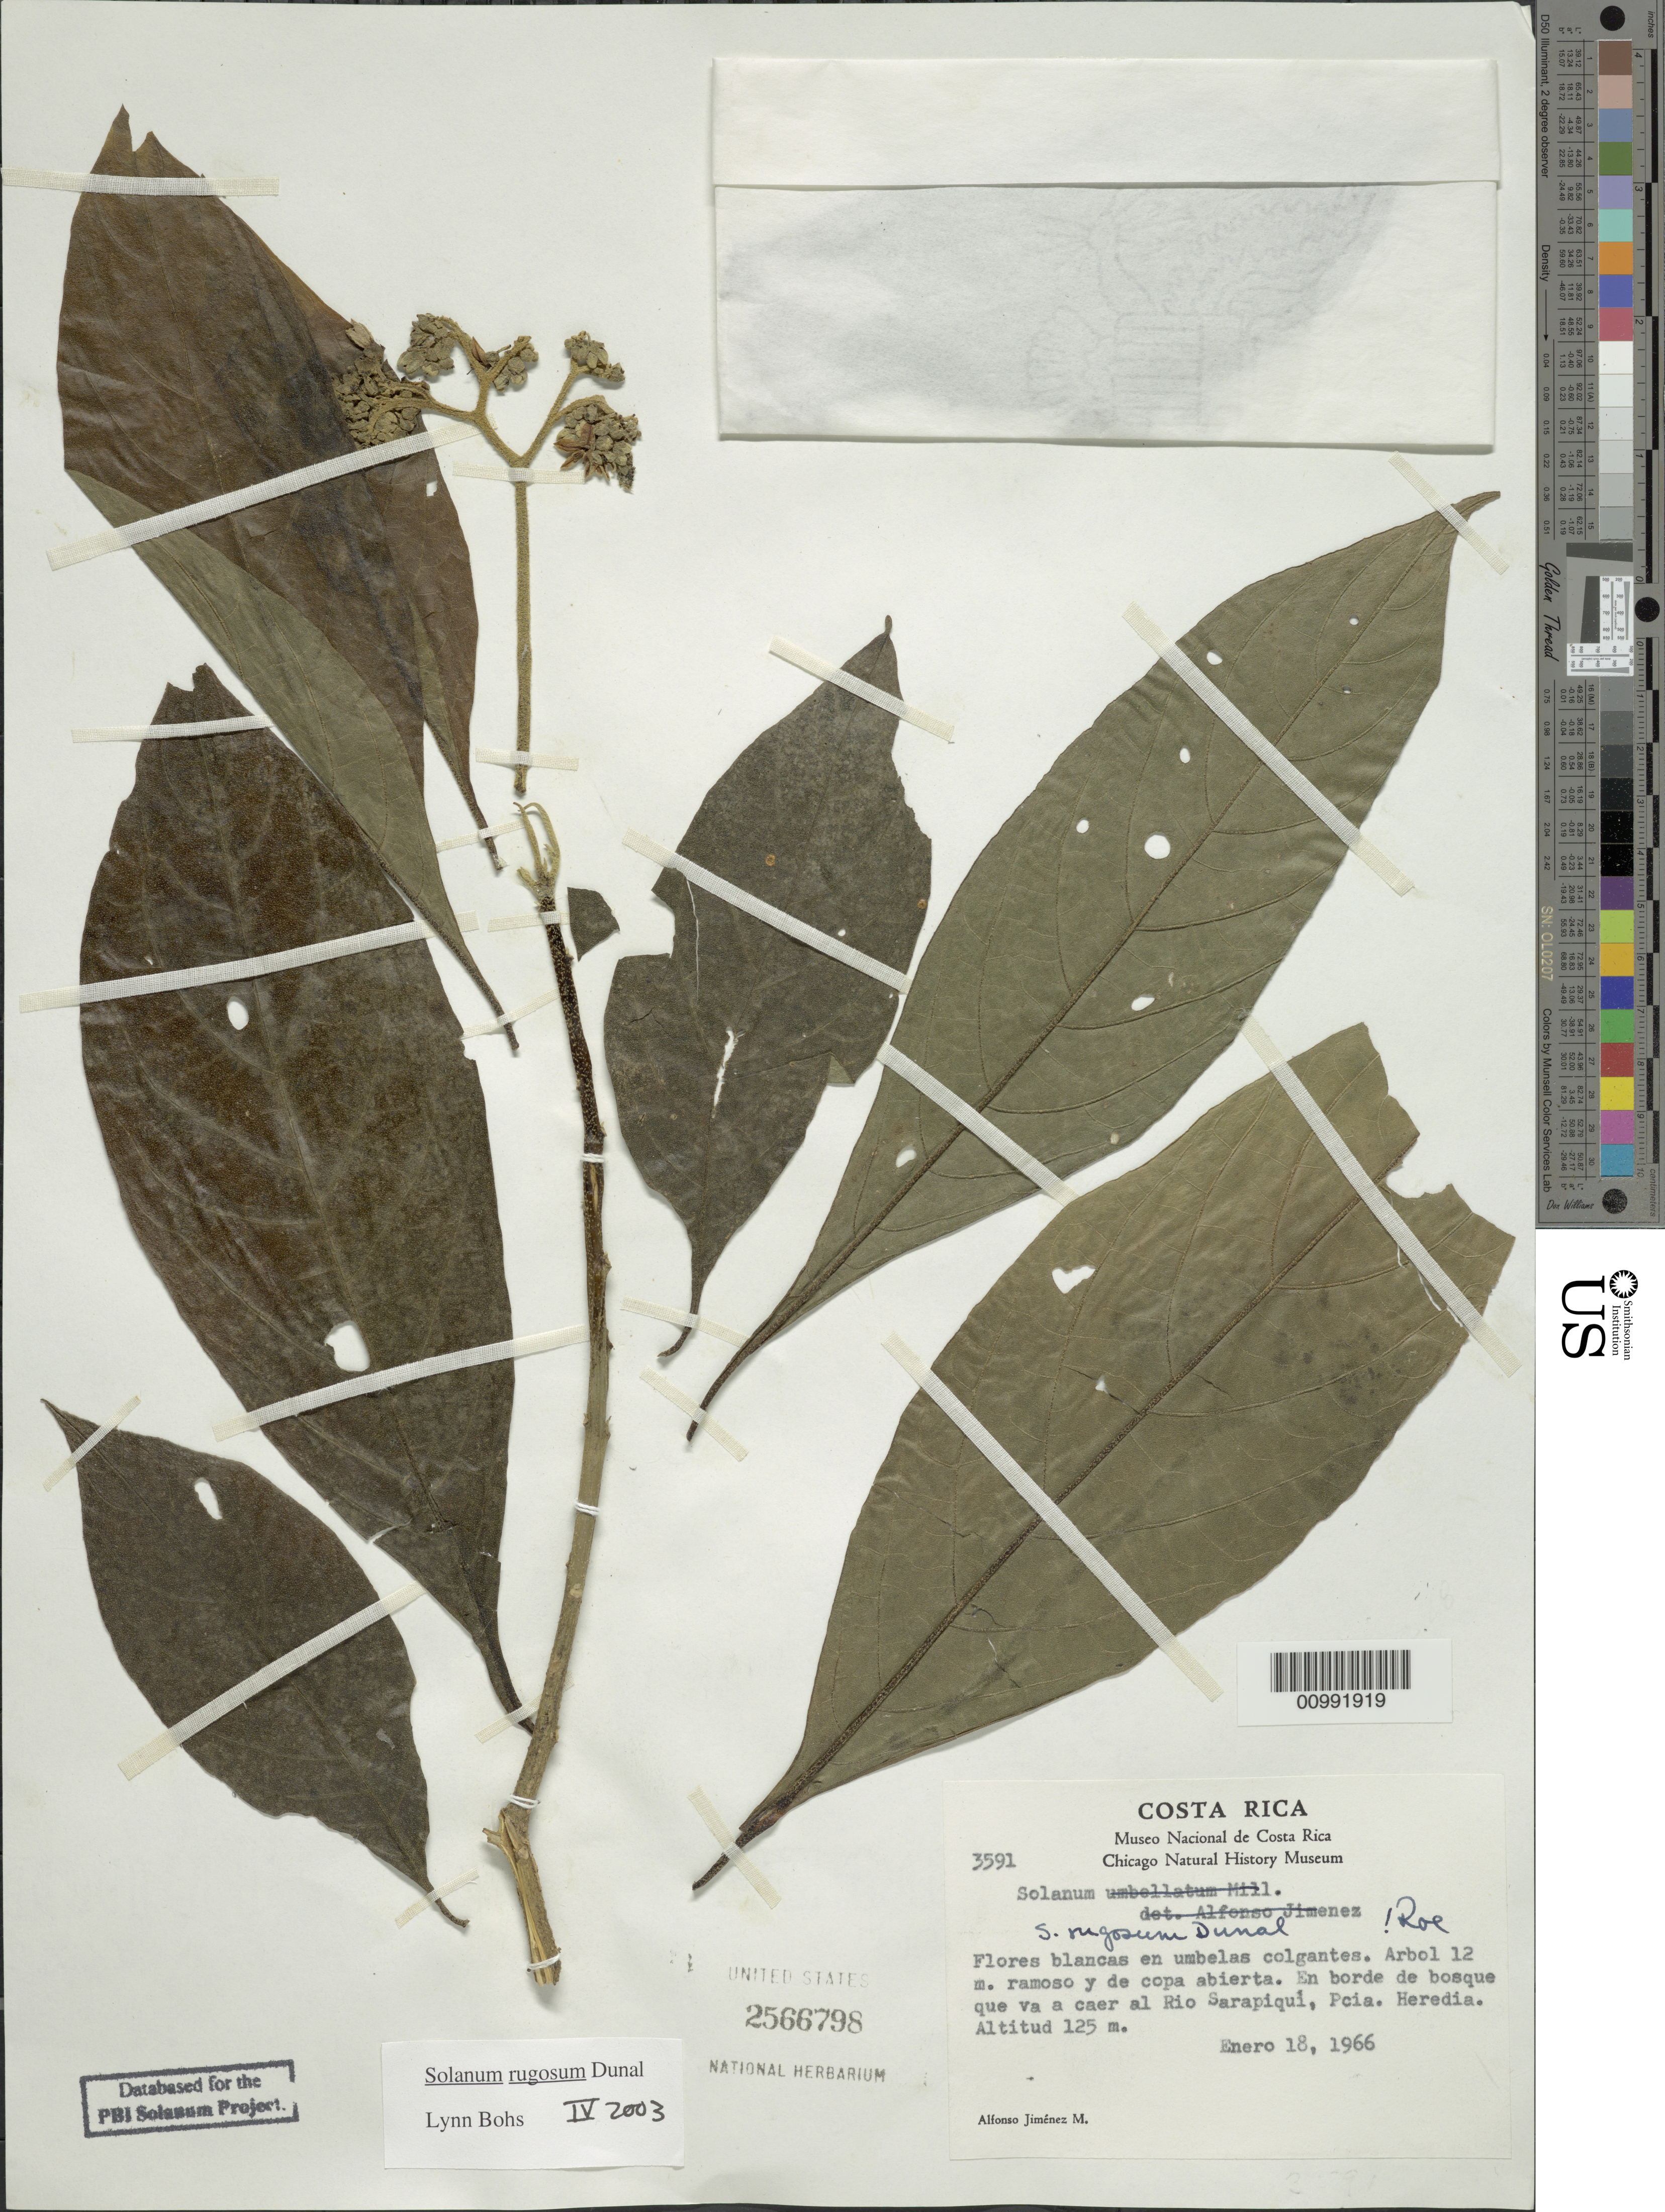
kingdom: Plantae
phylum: Tracheophyta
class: Magnoliopsida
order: Solanales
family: Solanaceae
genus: Solanum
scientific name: Solanum rugosum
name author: Dunal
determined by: Bohs, L. A.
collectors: A. Jiménez M.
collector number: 3591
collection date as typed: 18 Jan 1966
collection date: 1966-01-18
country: Costa Rica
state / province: Heredia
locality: En borde de bosque que va a caer al Rio Sarapiquí.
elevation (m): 125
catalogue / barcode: US 2566798